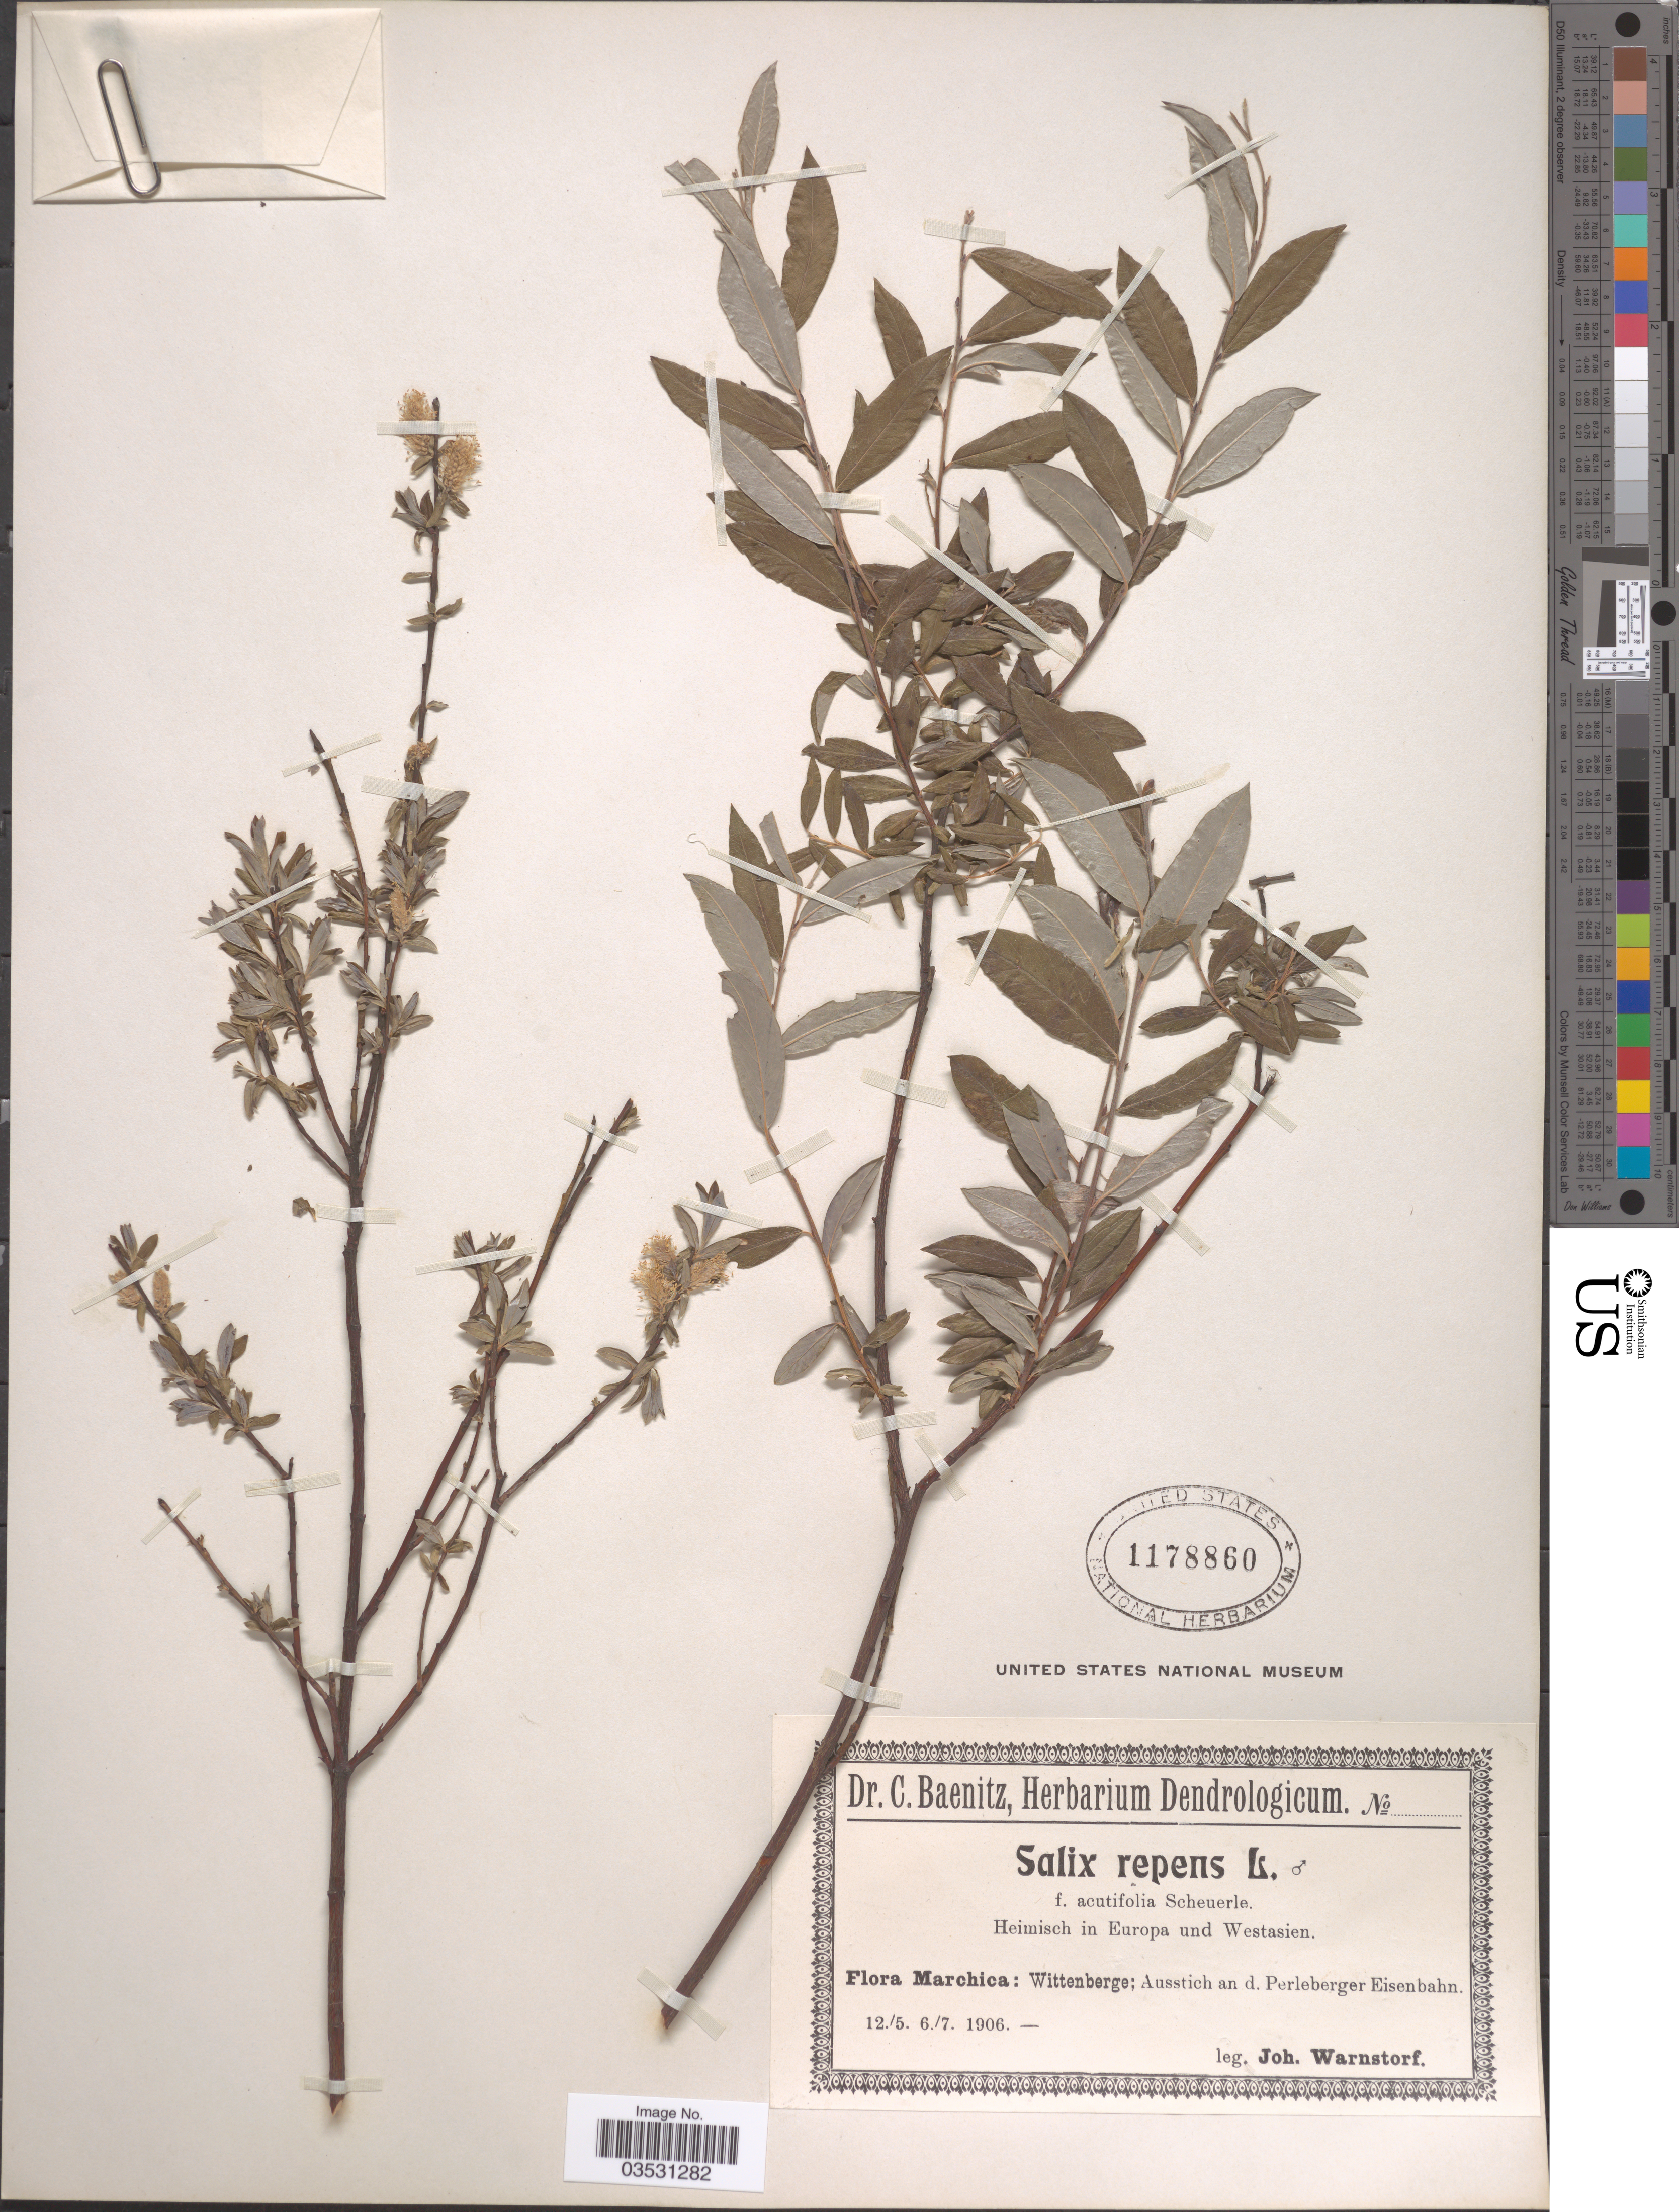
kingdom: Plantae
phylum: Tracheophyta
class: Magnoliopsida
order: Malpighiales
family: Salicaceae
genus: Salix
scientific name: Salix repens f. acutifolia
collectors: J. Warnstorf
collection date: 1906-05-12/1906-07-06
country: Germany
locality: Marchica: Wittenberge; Ausstich an d. Perleberger Eisenbahn.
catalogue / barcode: US 1178860